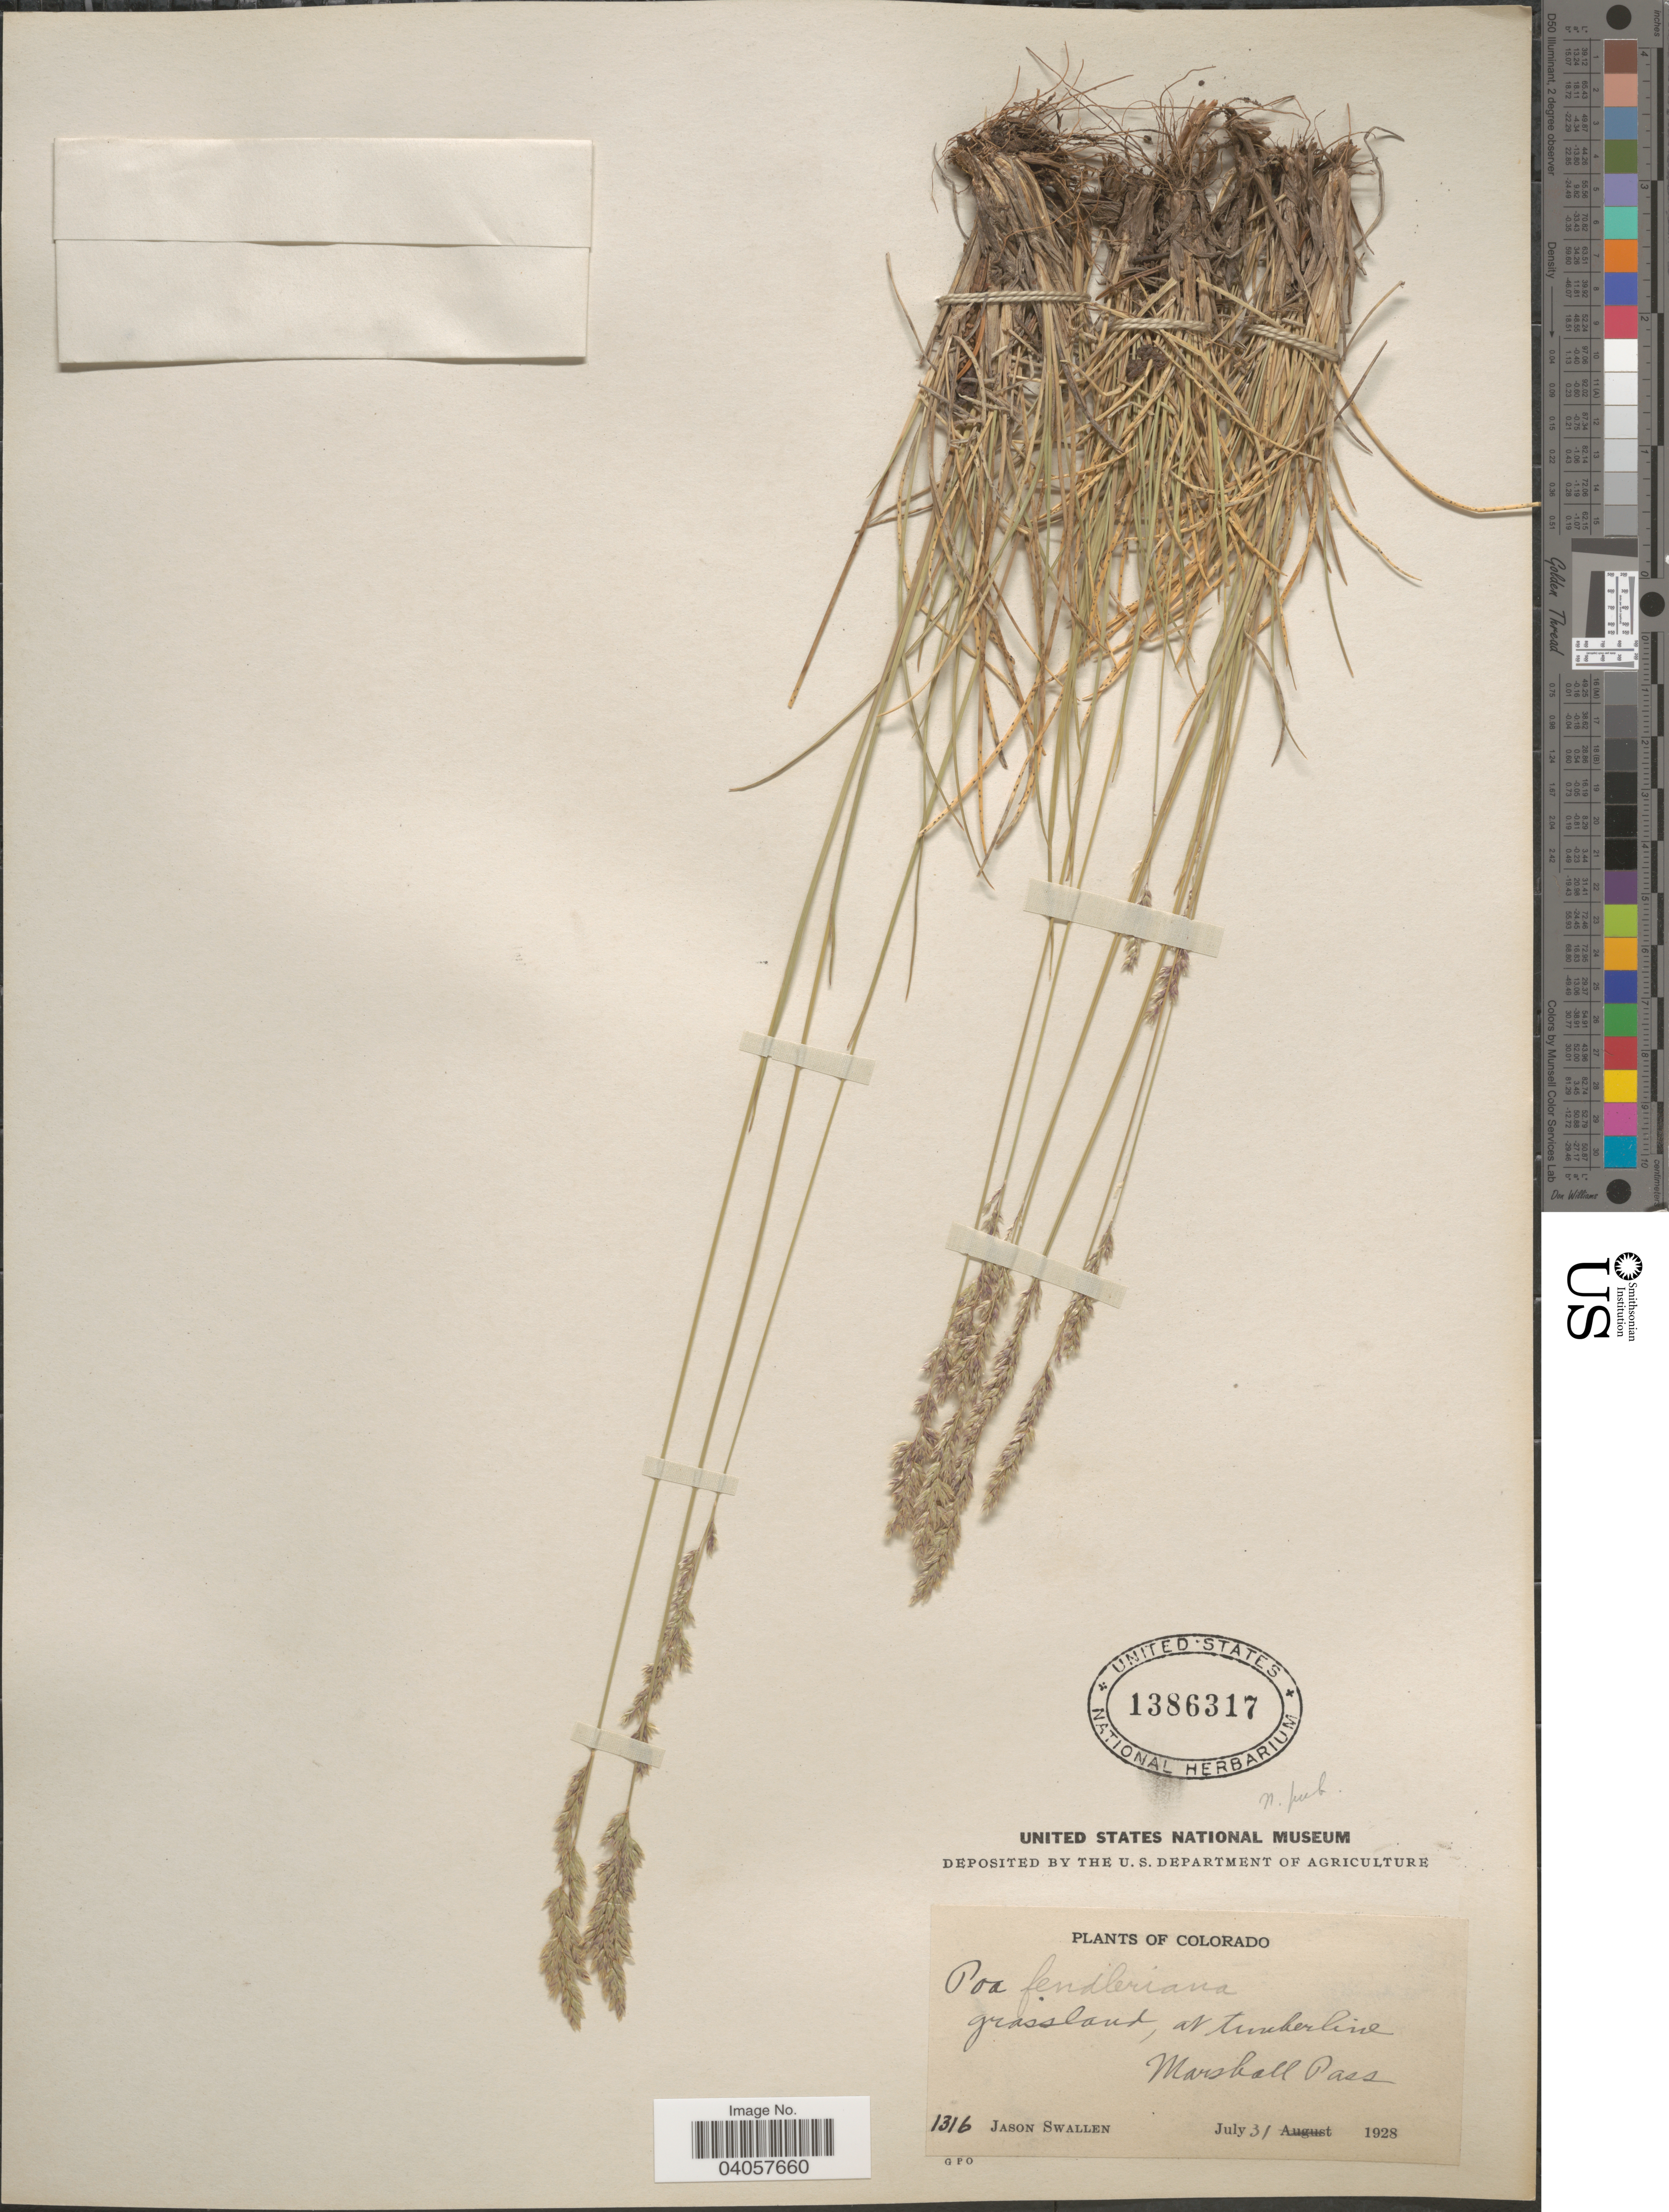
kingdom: Plantae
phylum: Tracheophyta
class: Liliopsida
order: Poales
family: Poaceae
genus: Poa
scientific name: Poa fendleriana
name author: (Steud.) Vasey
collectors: J. R. Swallen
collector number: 1316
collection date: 1928-07-31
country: United States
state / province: Colorado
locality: At timberline. Marshall Pass.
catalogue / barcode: US 1386317